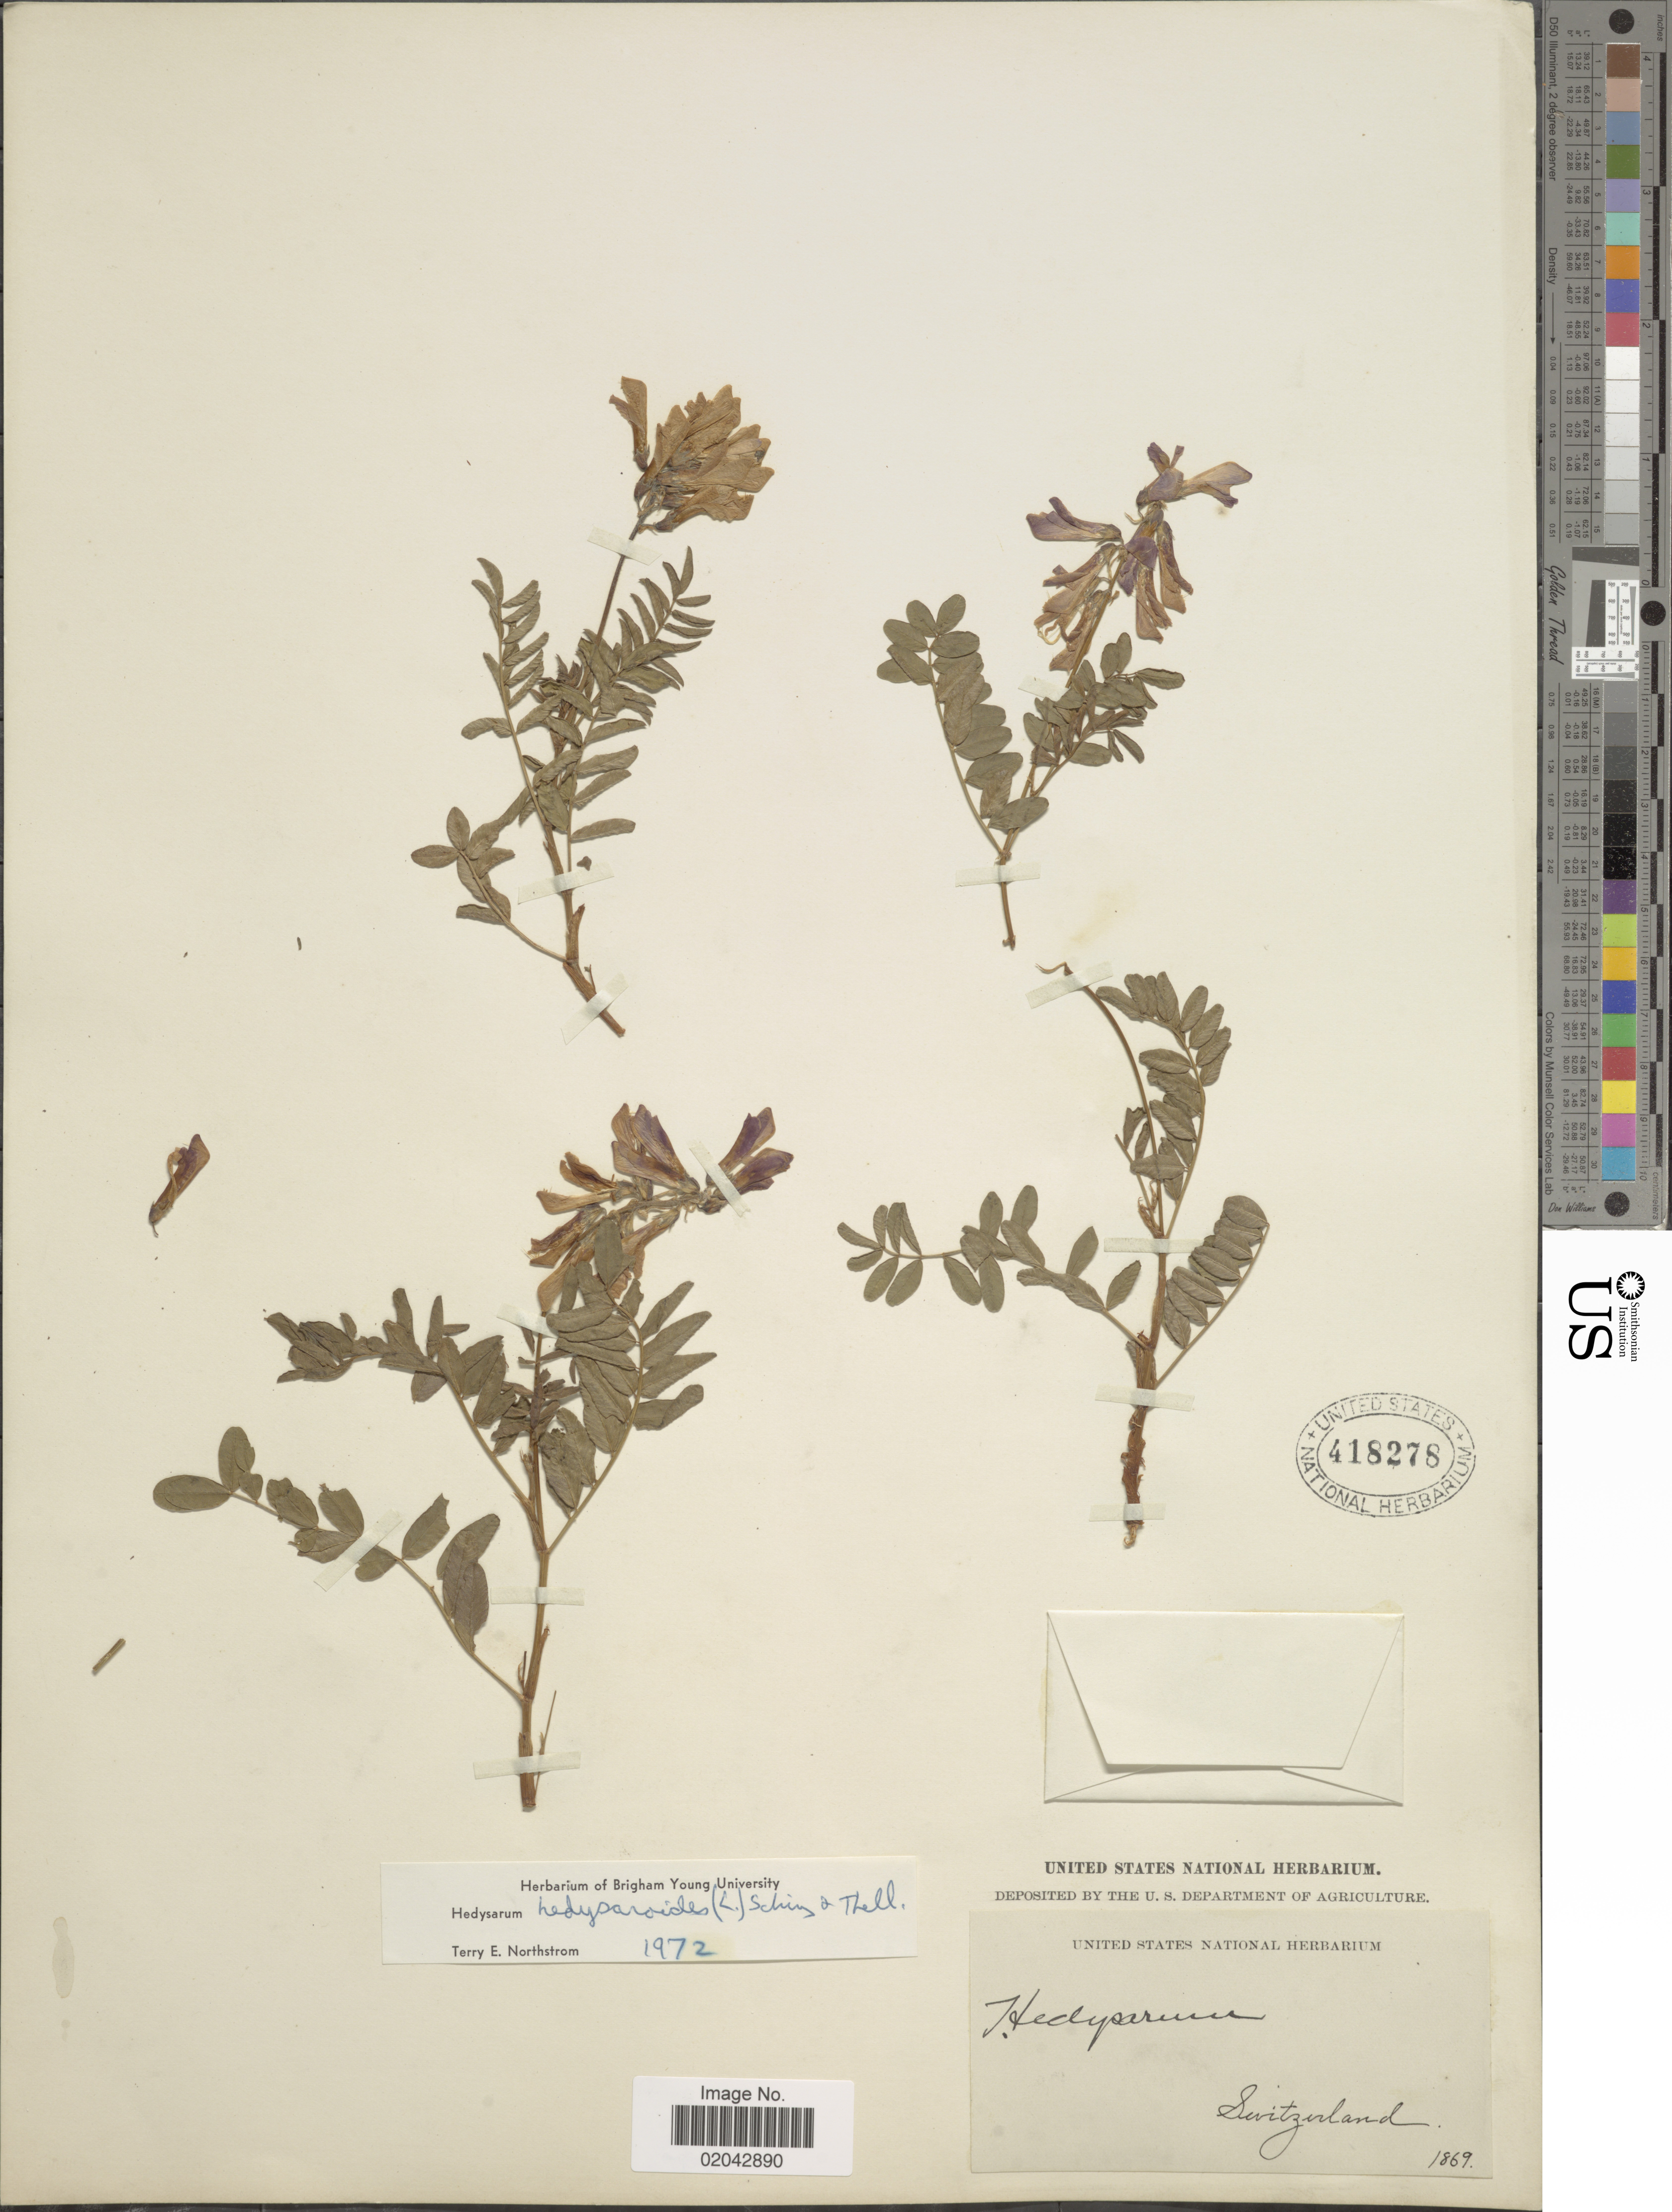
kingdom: Plantae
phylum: Tracheophyta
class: Magnoliopsida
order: Fabales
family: Fabaceae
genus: Hedysarum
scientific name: Hedysarum hedysaroides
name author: (L.) Schinz & Thell.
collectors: ex herb. United States National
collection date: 1869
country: Switzerland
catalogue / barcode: US 418278